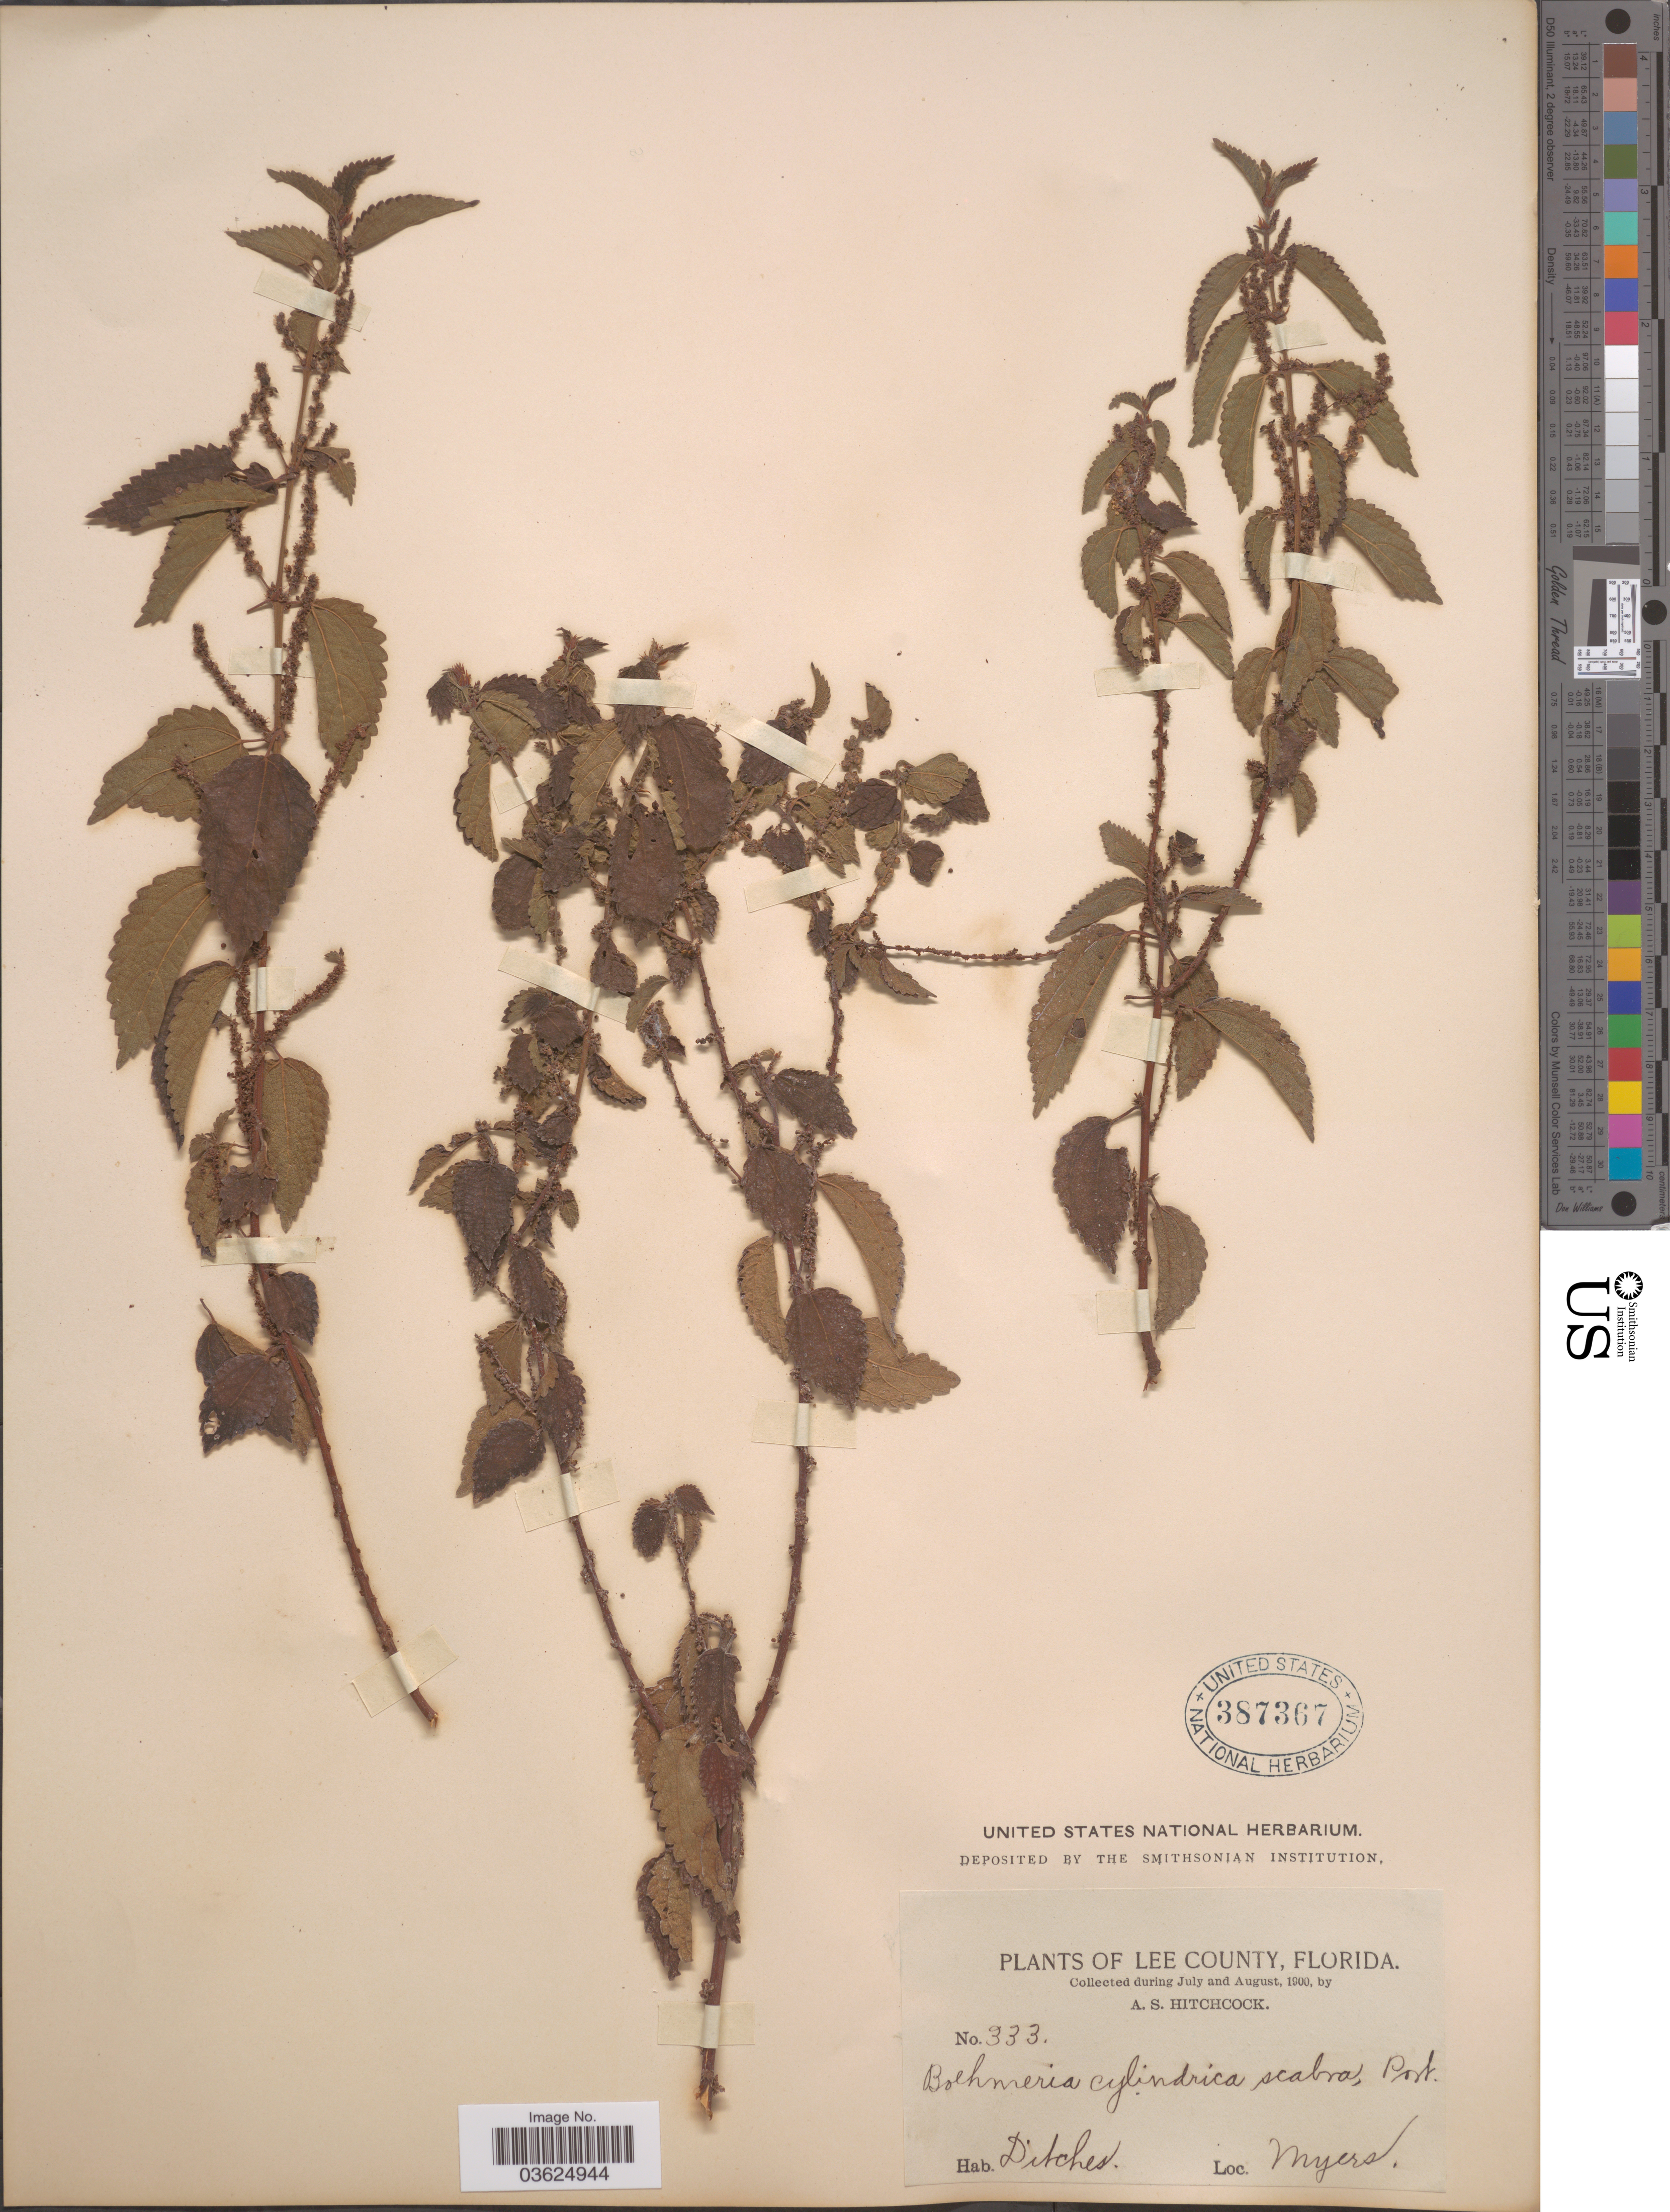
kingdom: Plantae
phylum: Tracheophyta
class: Magnoliopsida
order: Rosales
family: Urticaceae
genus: Boehmeria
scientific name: Boehmeria drummondiana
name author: Wedd.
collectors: A. S. Hitchcock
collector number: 333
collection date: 1900-07/1900-08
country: United States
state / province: Florida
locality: Lee County. Myers.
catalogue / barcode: US 387367